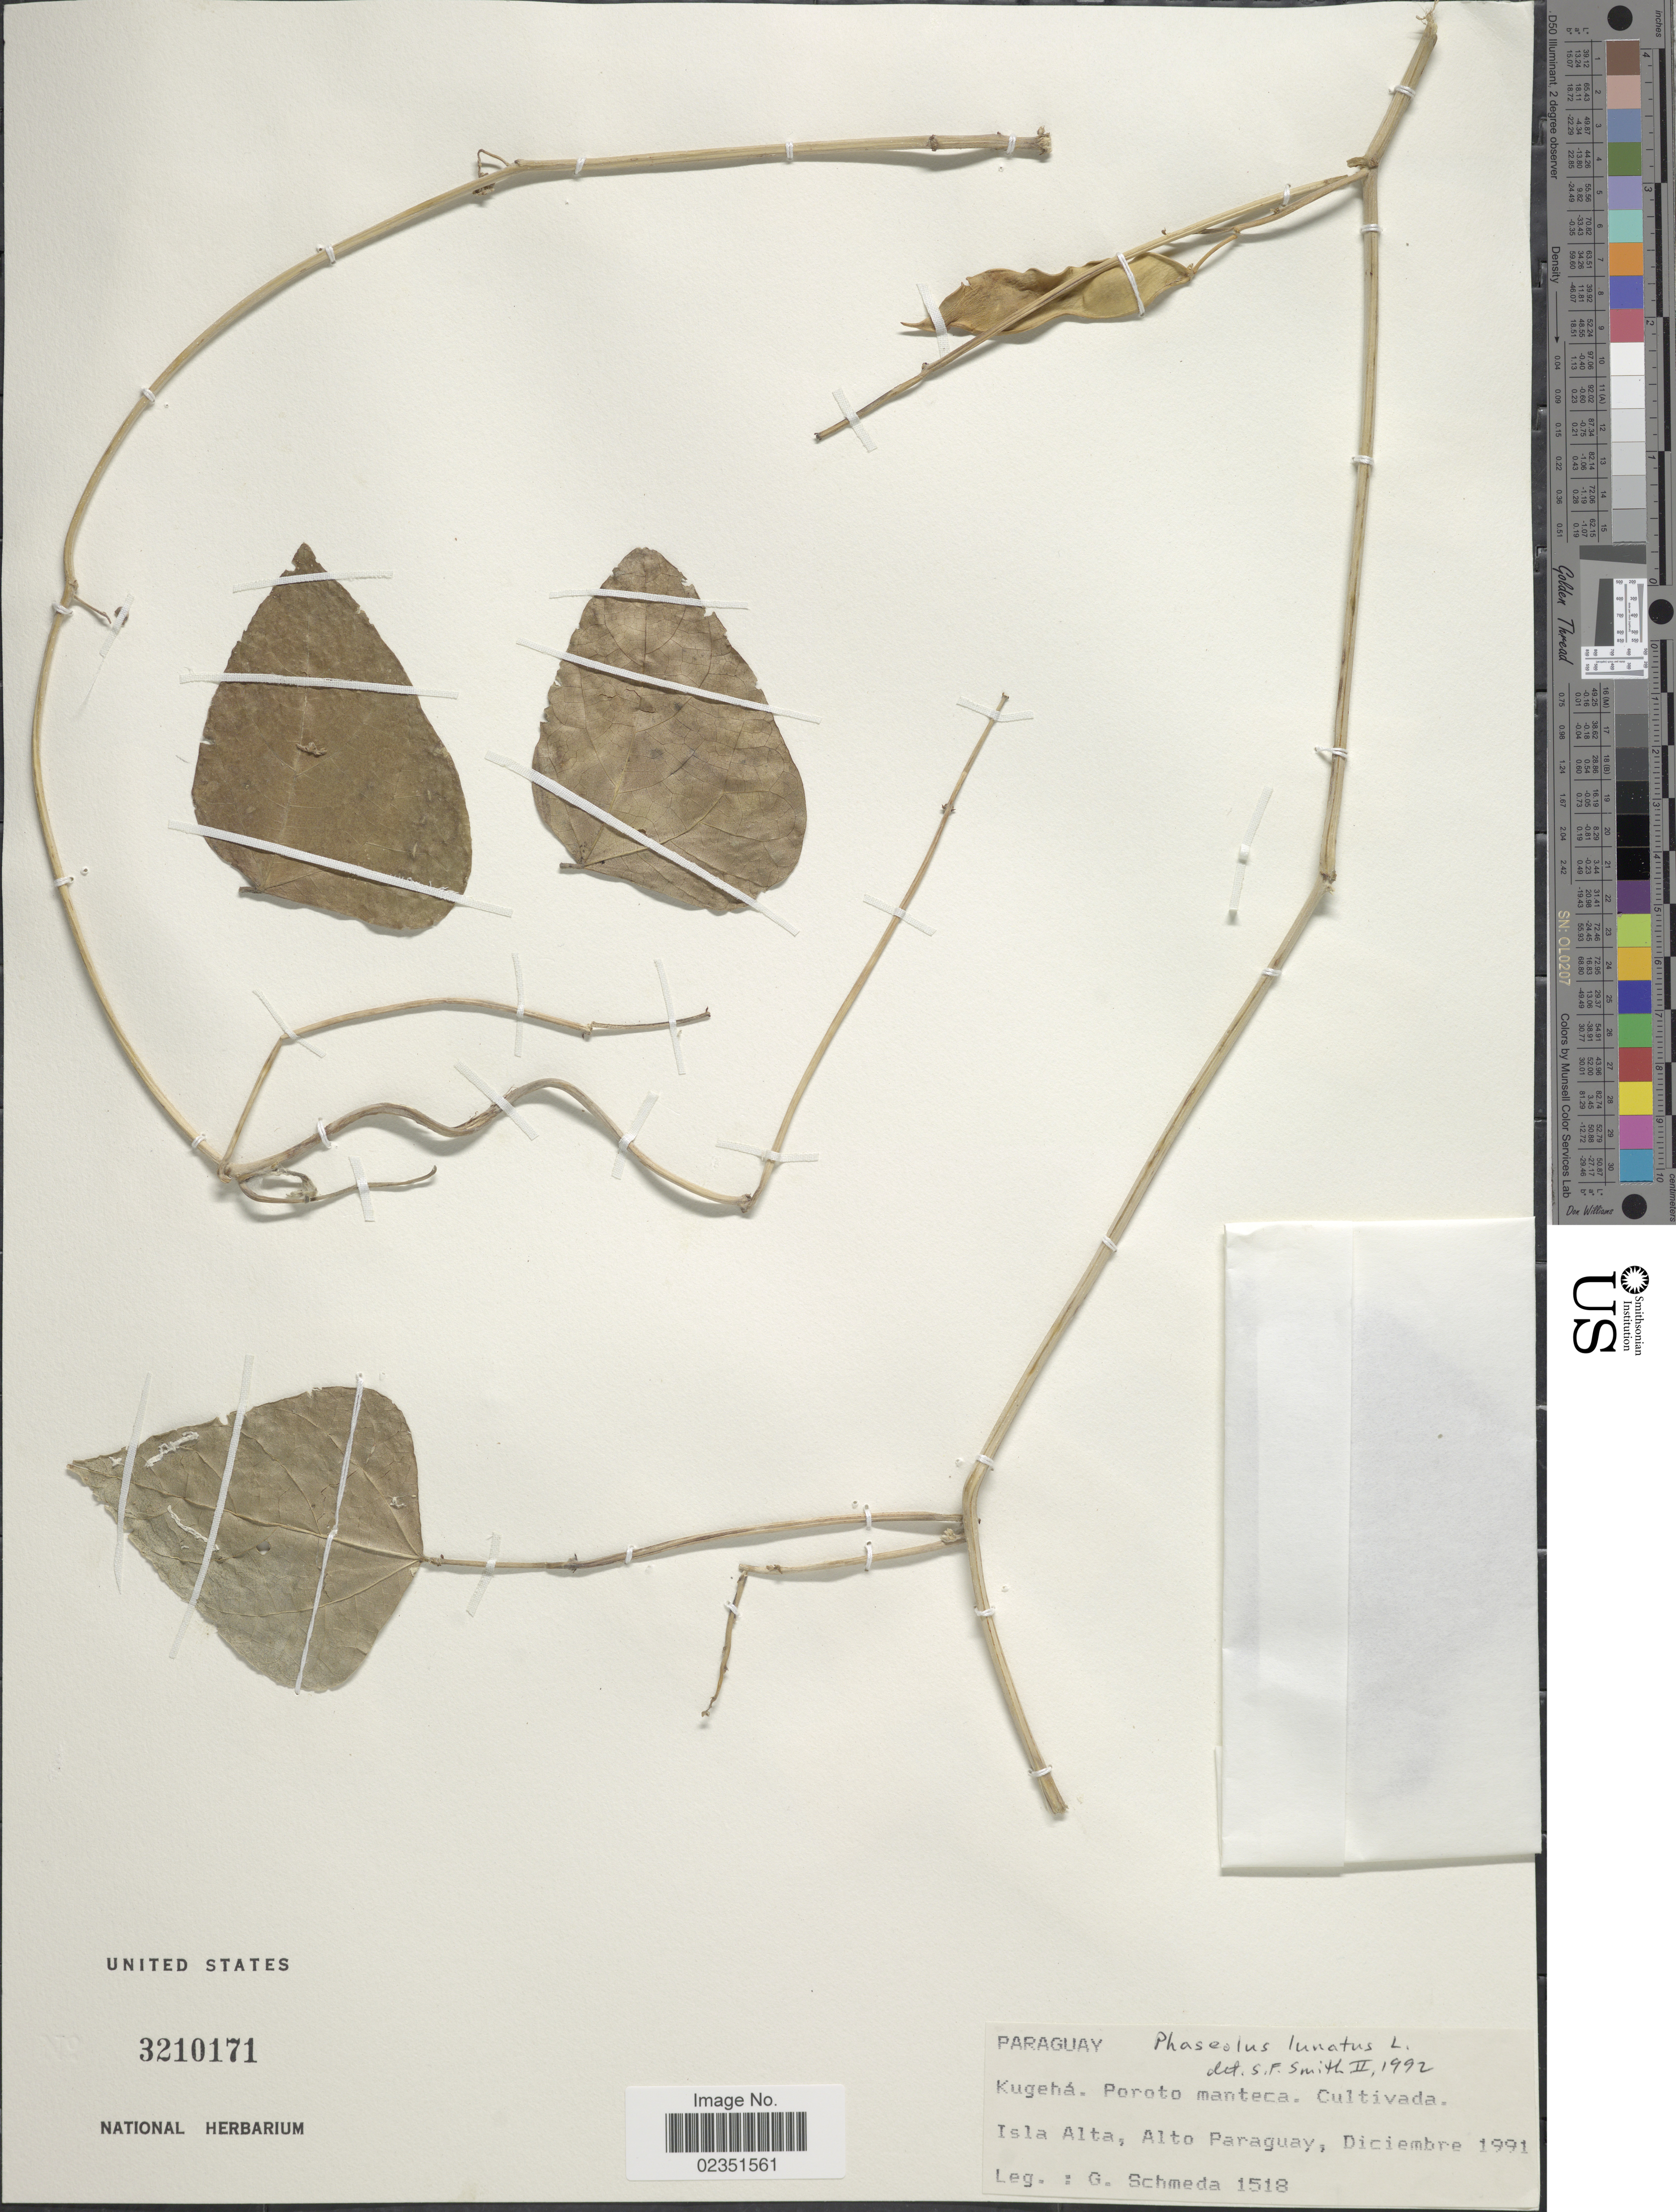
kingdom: Plantae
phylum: Tracheophyta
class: Magnoliopsida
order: Fabales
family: Fabaceae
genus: Phaseolus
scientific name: Phaseolus lunatus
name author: L.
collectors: G. Schmeda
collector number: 1518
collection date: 1991-12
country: Paraguay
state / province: Alto Paraguay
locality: Kugeha. Poroto manteca, Isla Alta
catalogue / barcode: US 3210171